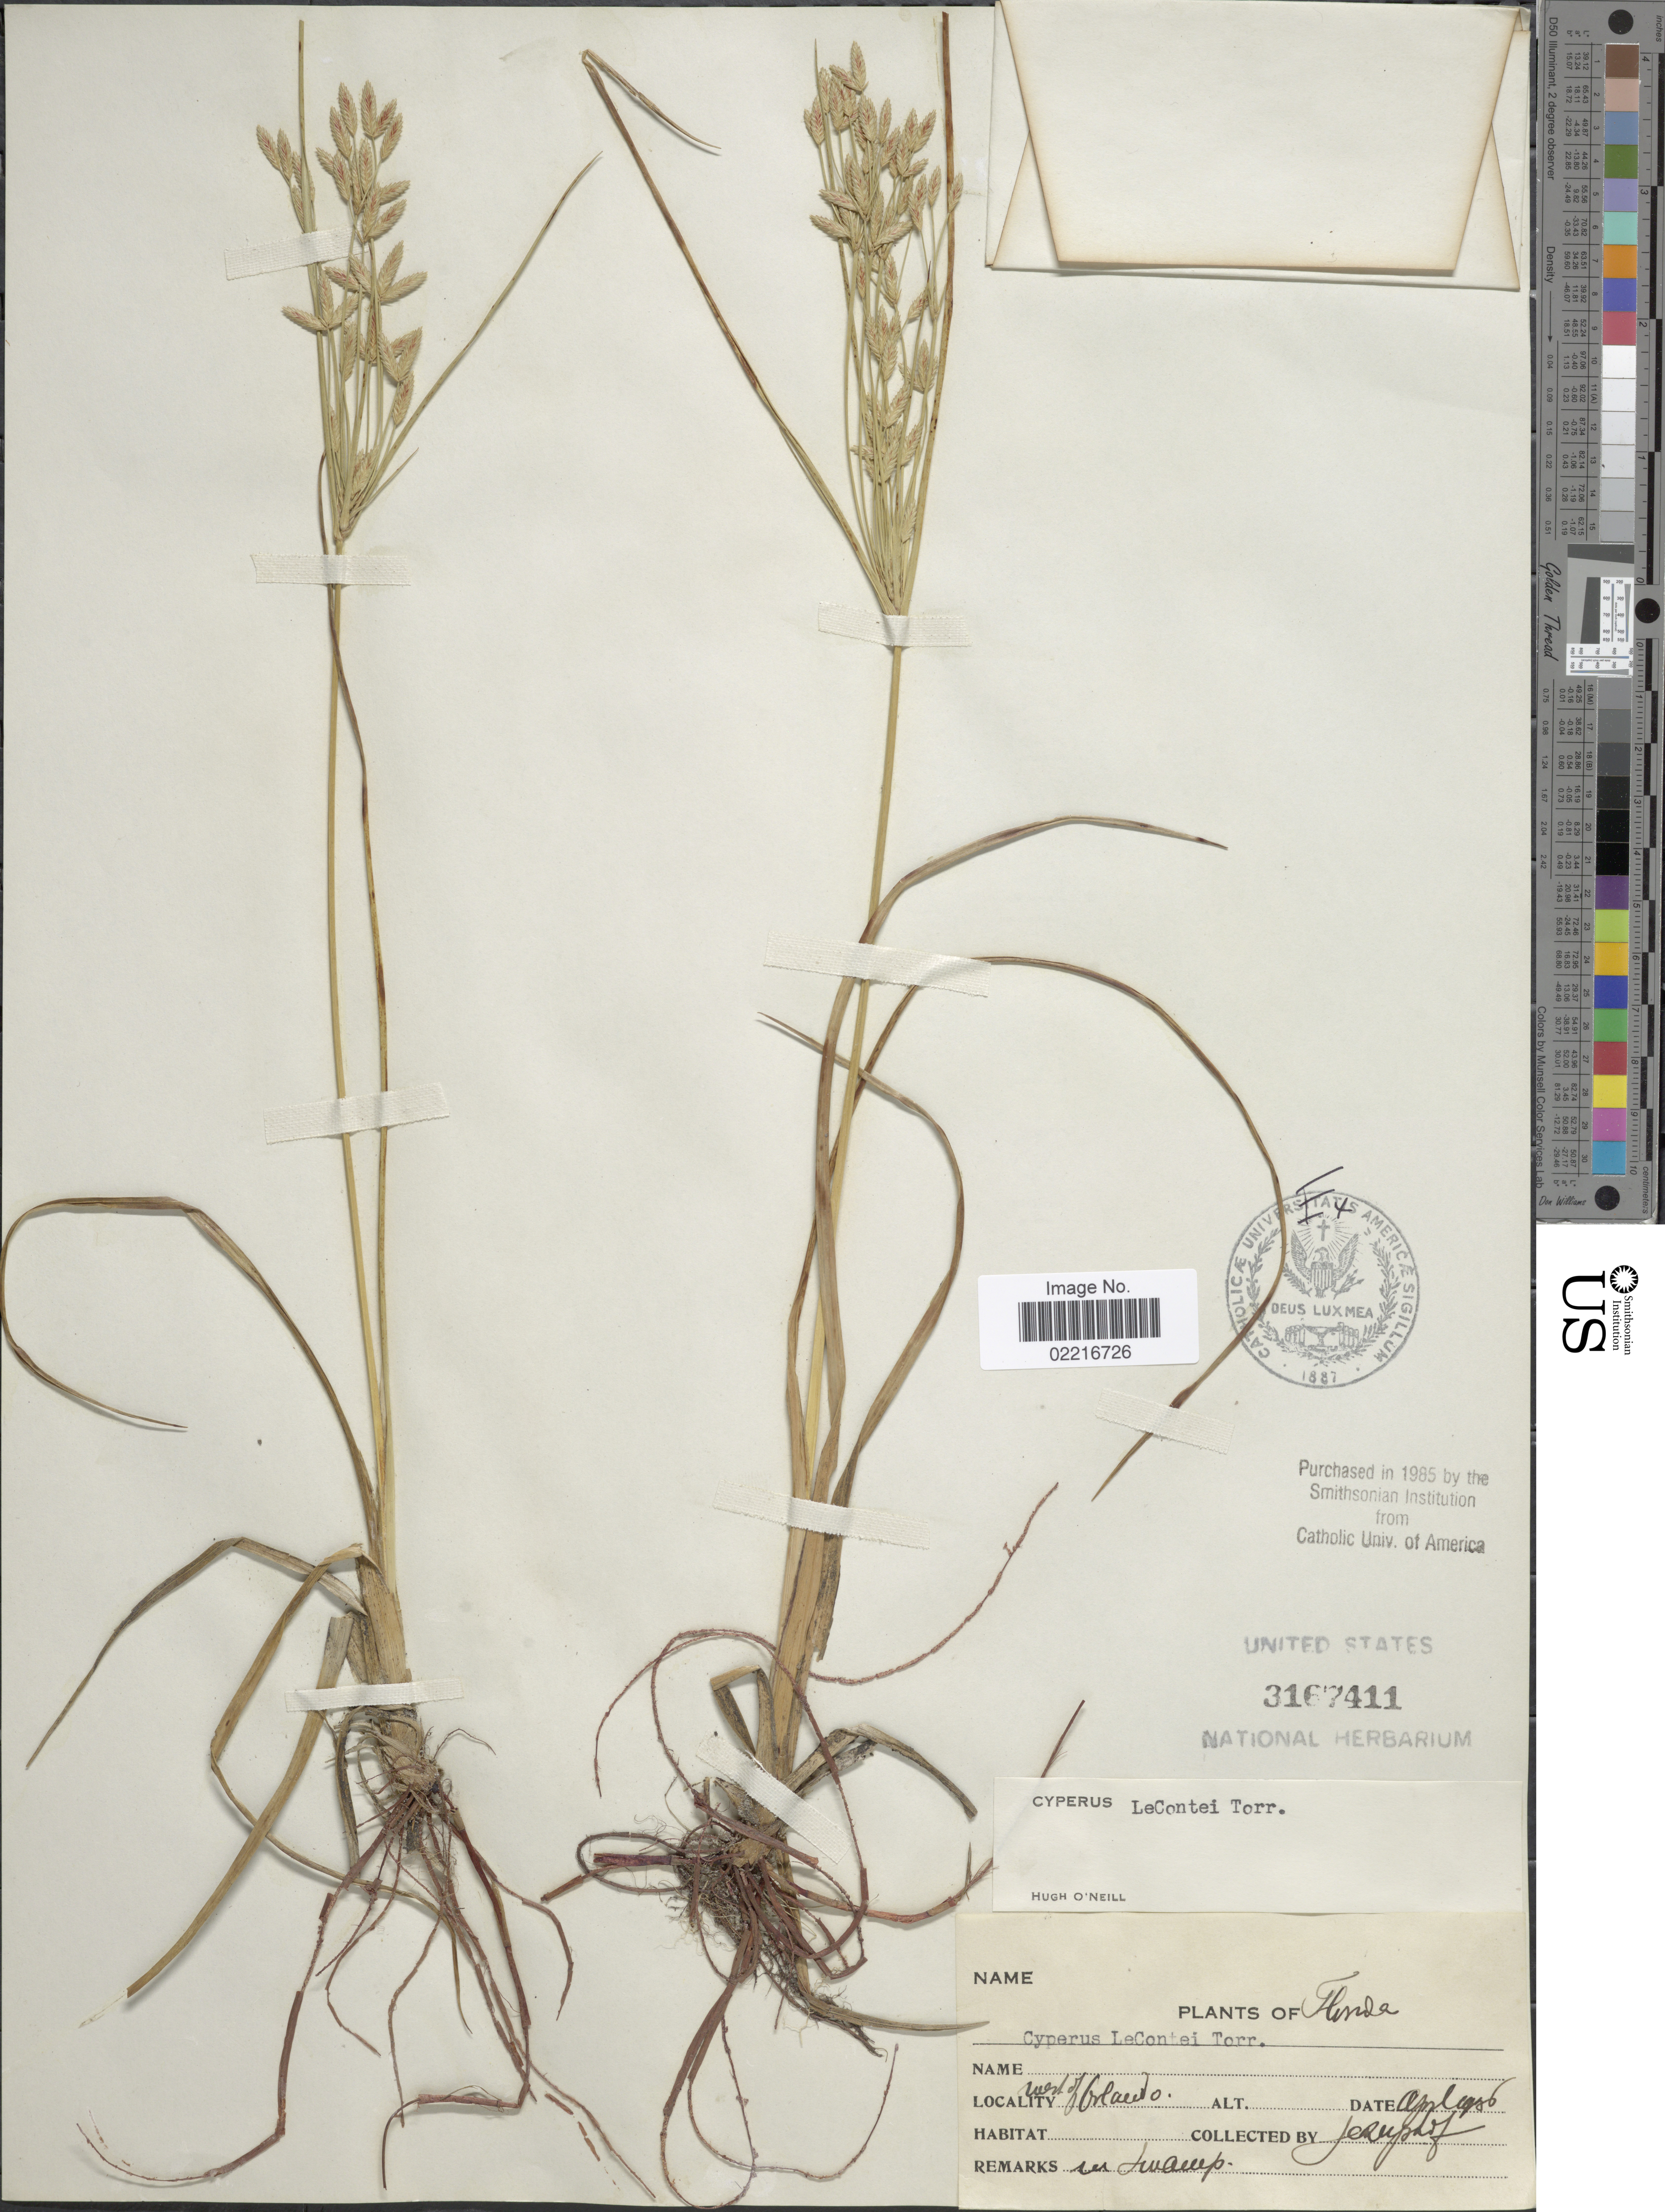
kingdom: Plantae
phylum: Tracheophyta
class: Liliopsida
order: Poales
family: Cyperaceae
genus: Cyperus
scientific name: Cyperus lecontei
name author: Torr. ex Steud.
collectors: J. C. T. Uphof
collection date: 1936-04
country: United States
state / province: Florida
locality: West of Orlando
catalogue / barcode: US 3167411